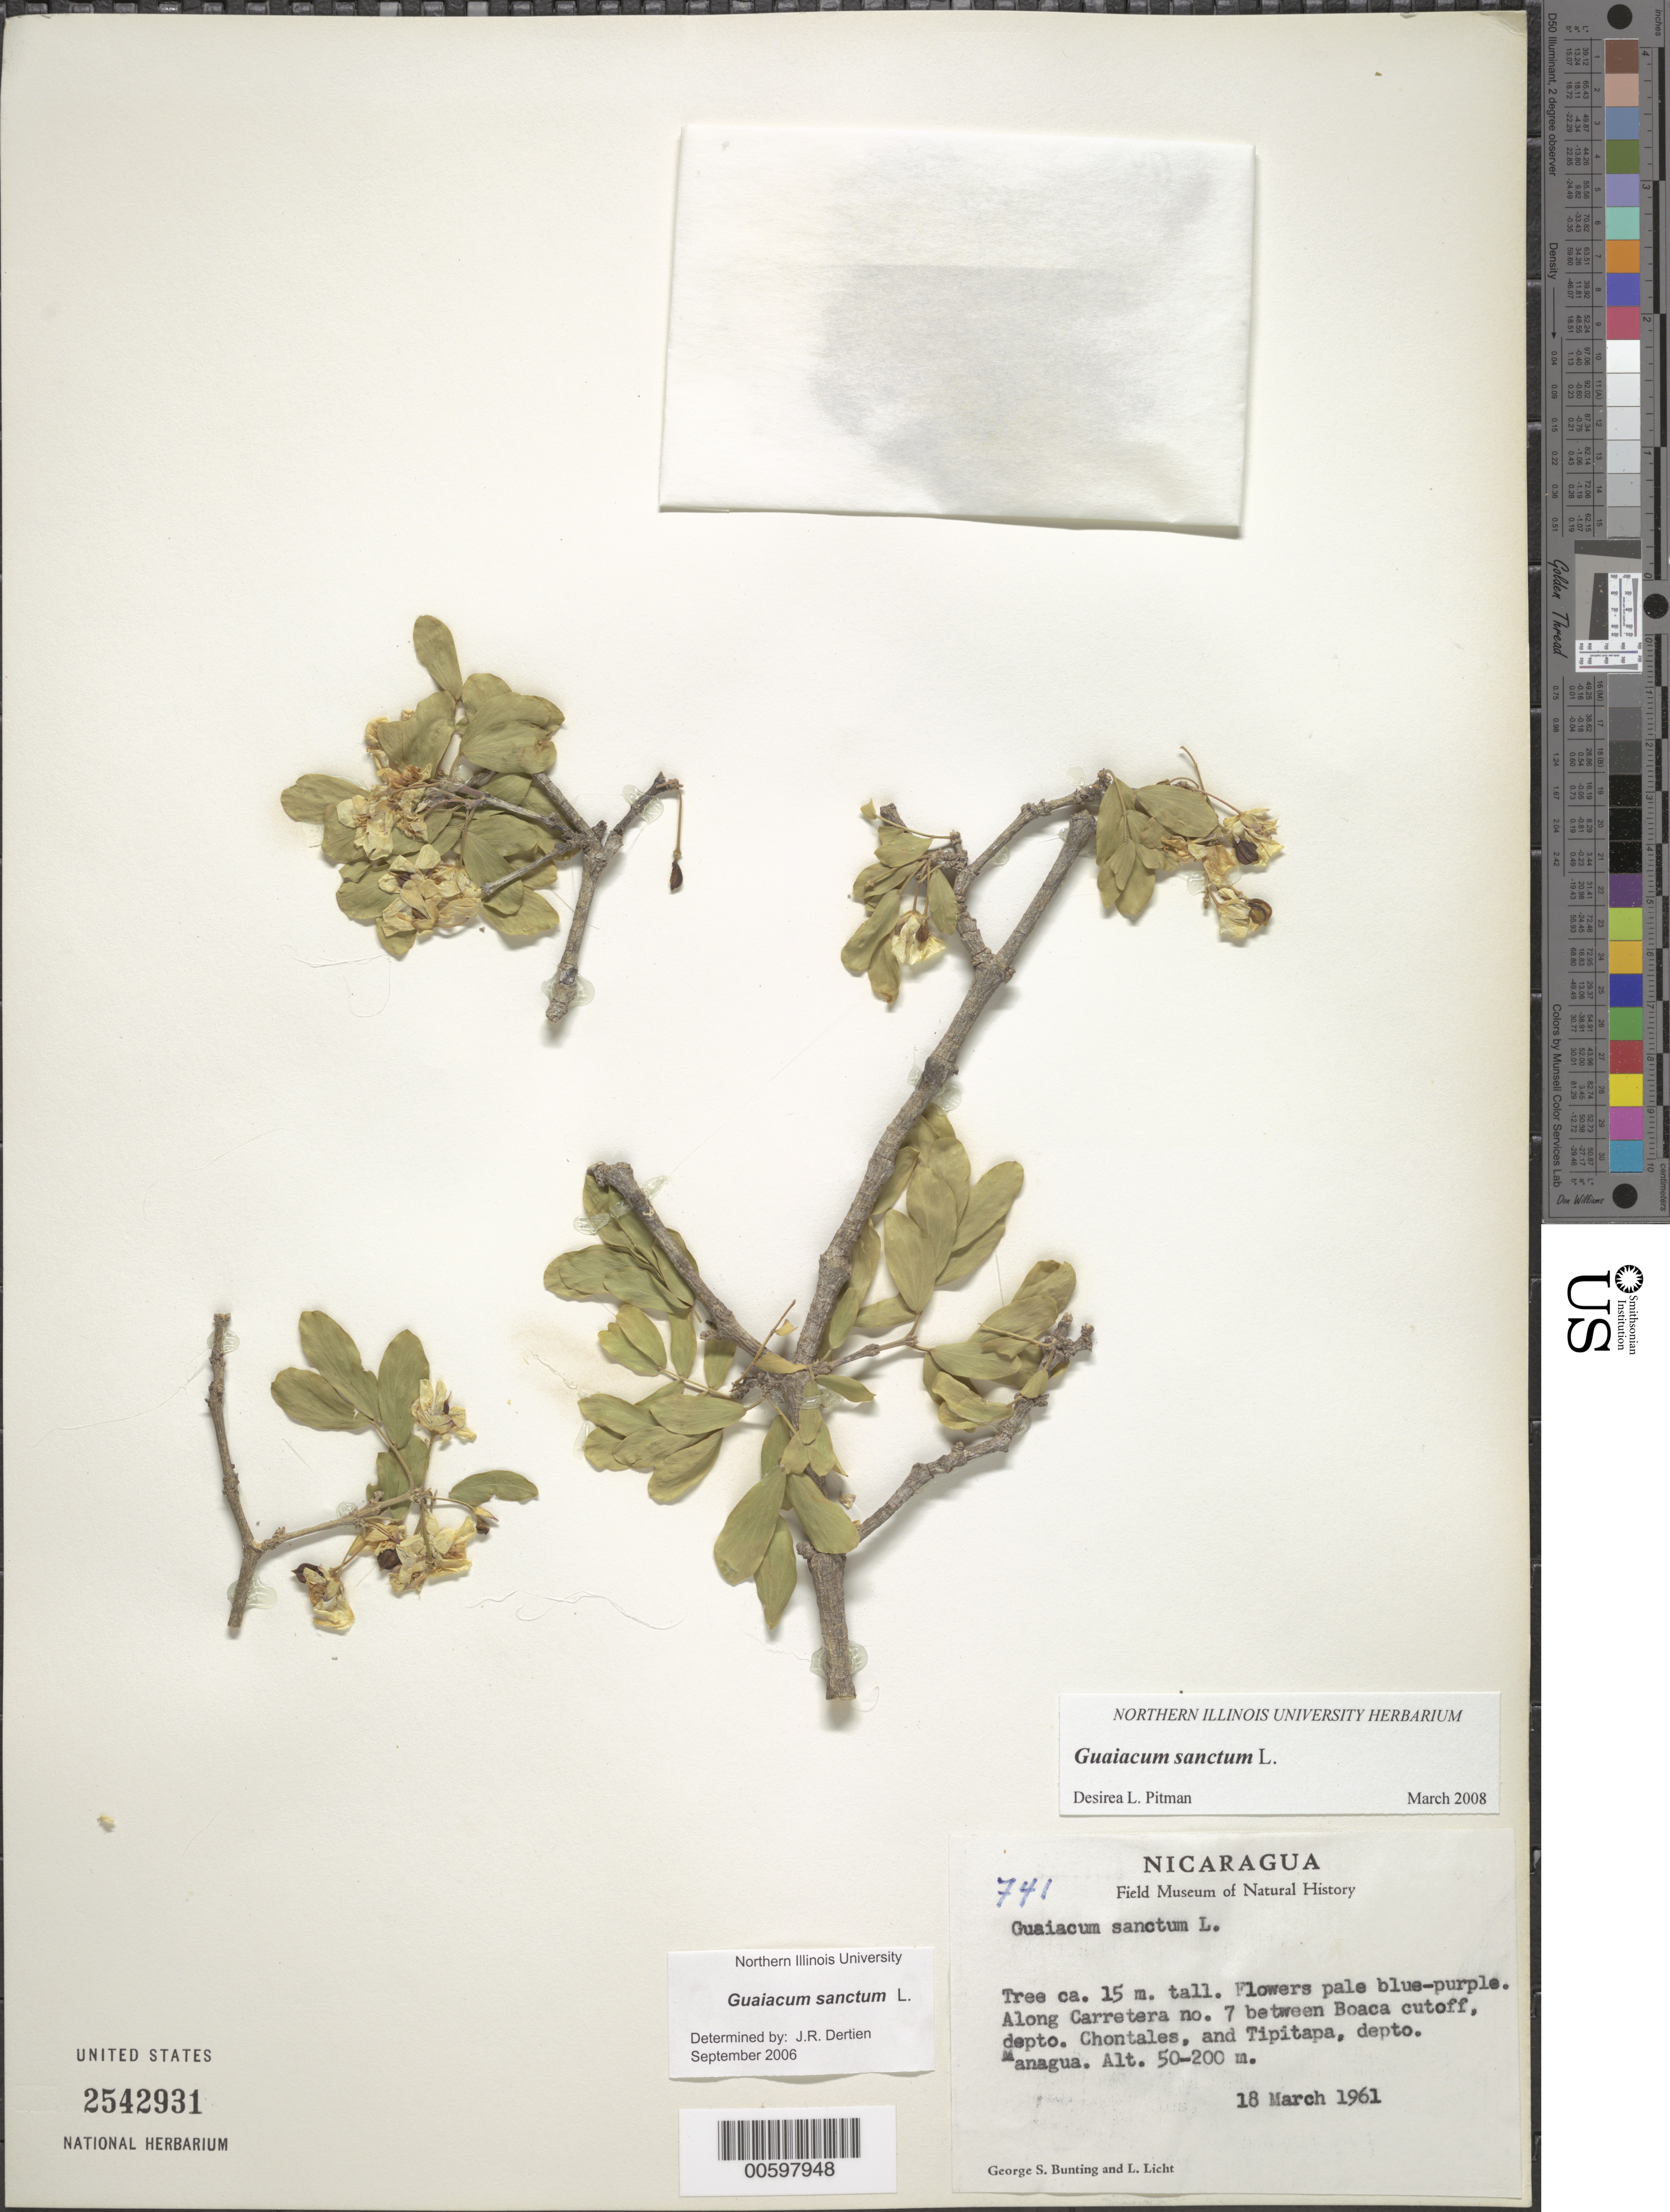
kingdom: Plantae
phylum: Tracheophyta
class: Magnoliopsida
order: Zygophyllales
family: Zygophyllaceae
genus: Guaiacum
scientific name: Guaiacum sanctum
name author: L.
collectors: G. S. Bunting & L. Licht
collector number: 741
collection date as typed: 18 Mar 1961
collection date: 1961-03-18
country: Nicaragua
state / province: Chontales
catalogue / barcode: US 2542931